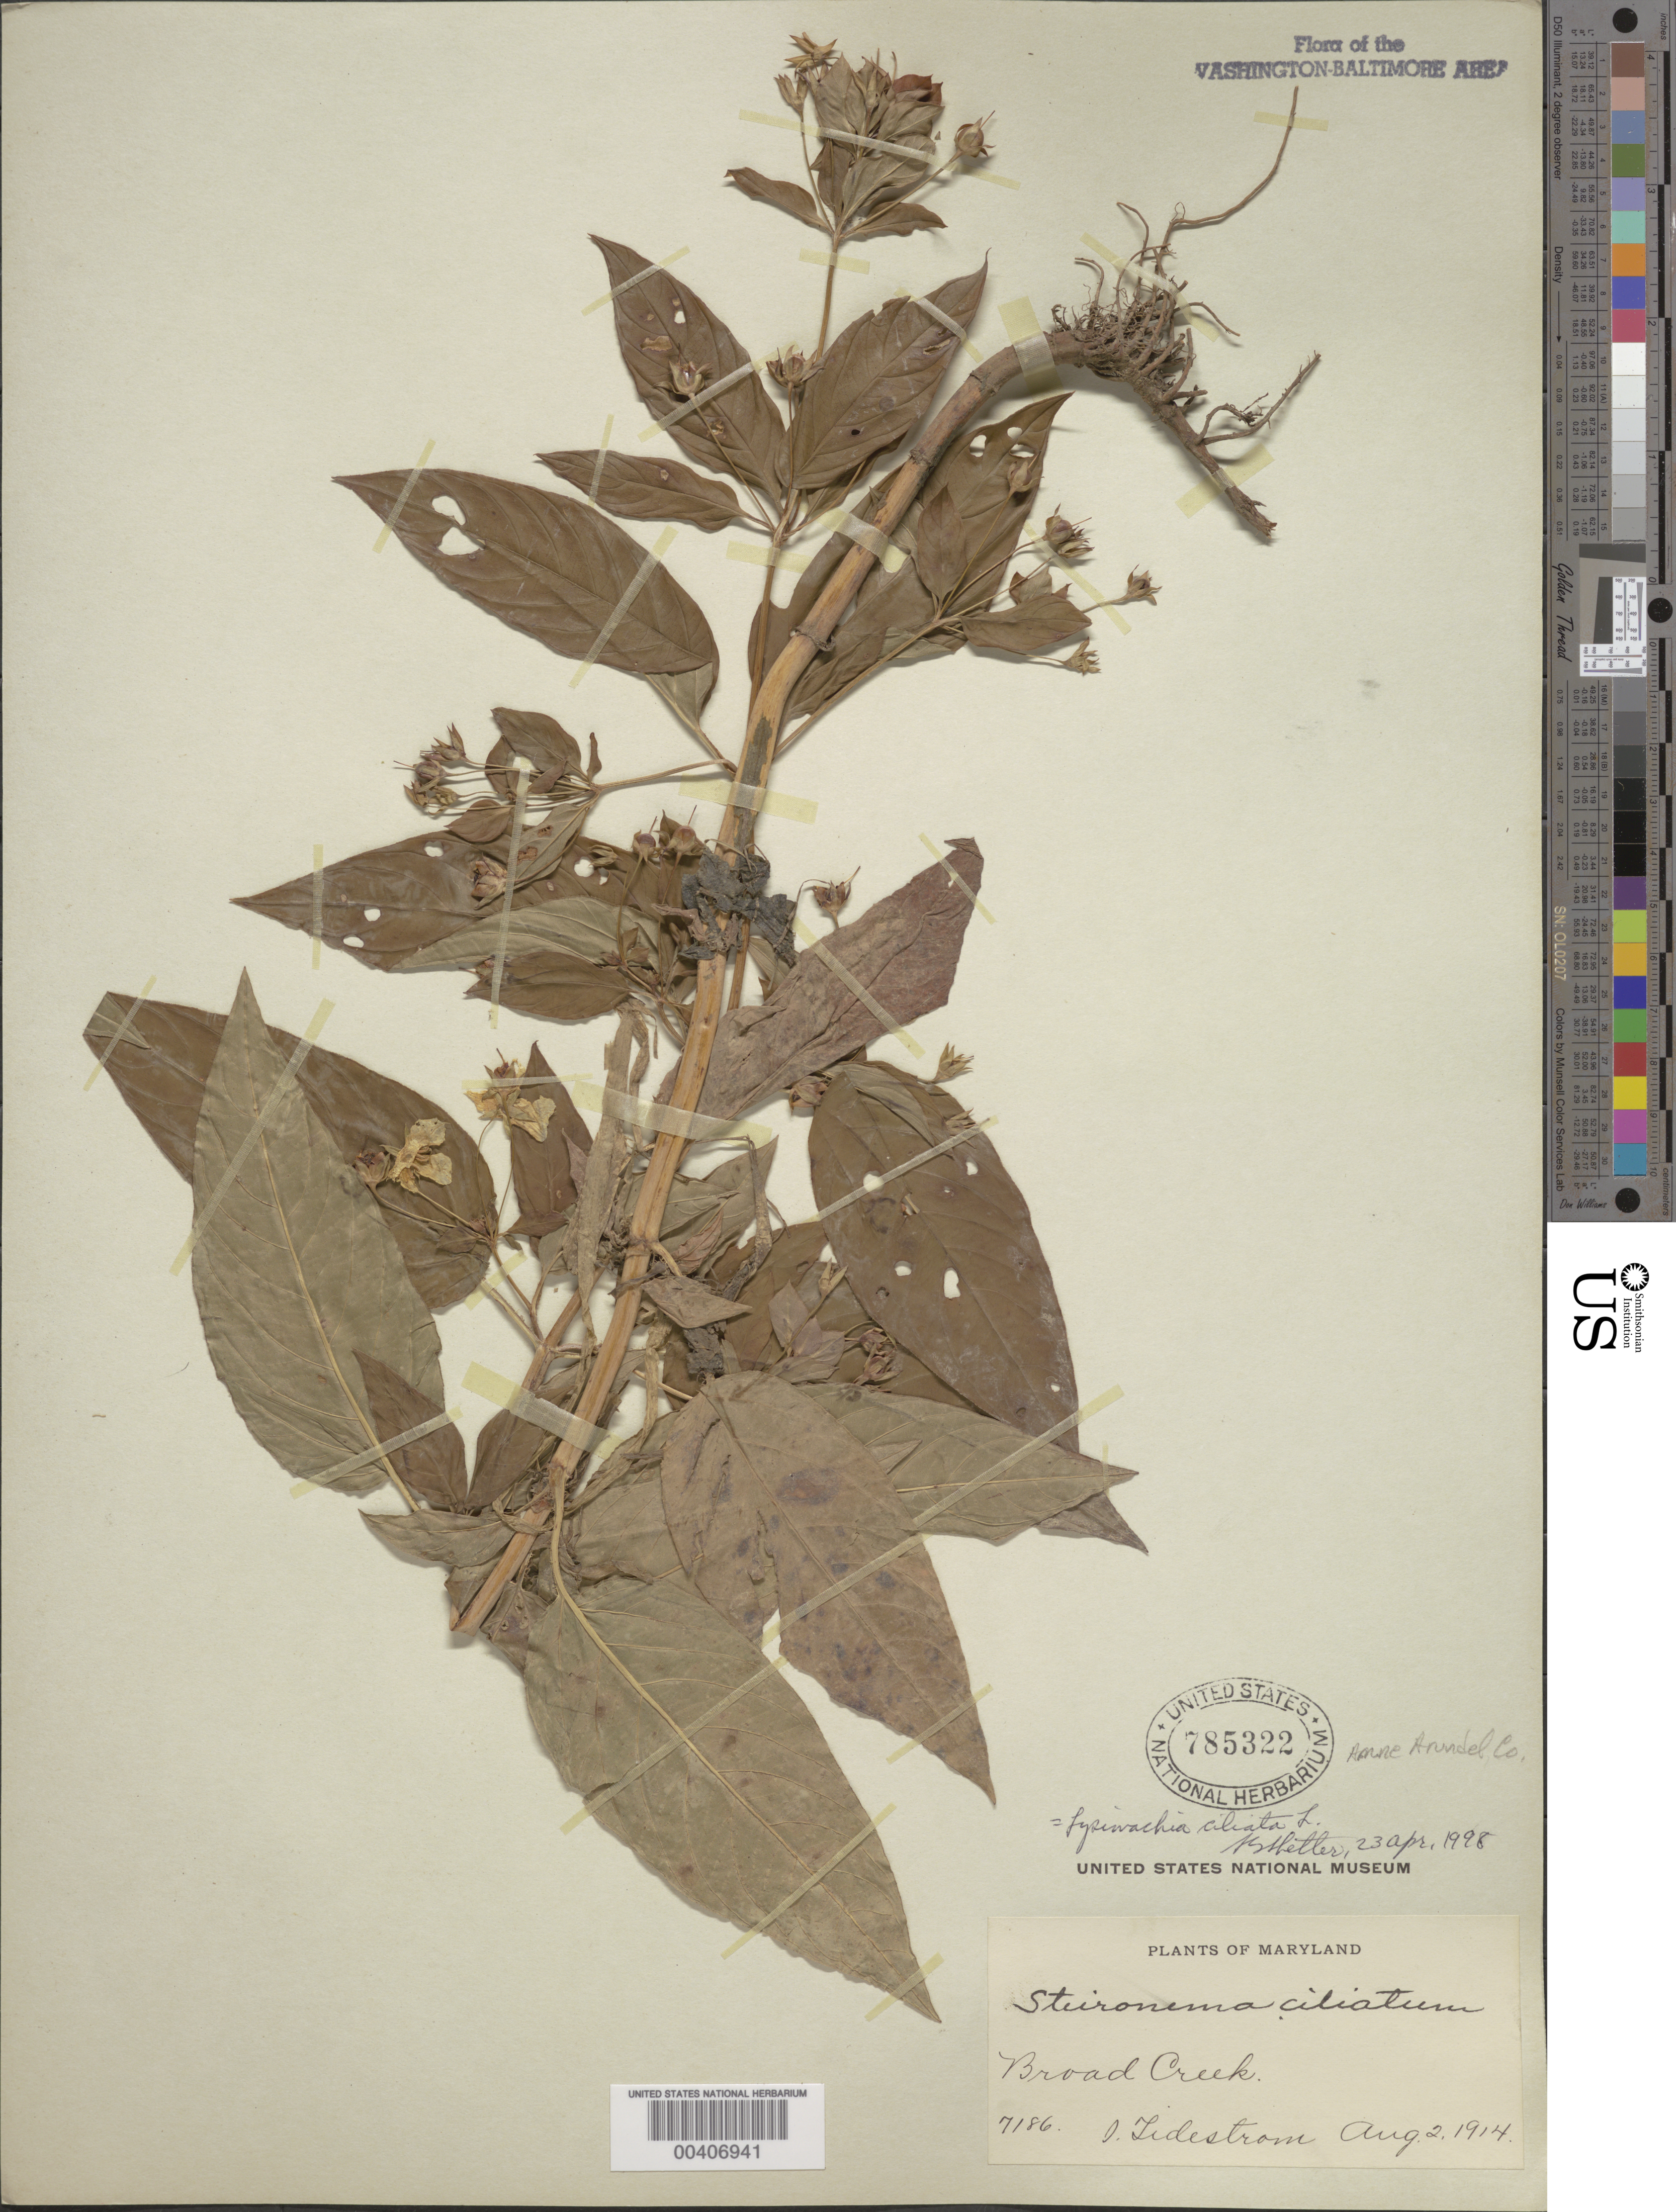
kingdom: Plantae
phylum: Tracheophyta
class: Magnoliopsida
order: Ericales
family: Primulaceae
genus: Lysimachia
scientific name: Lysimachia ciliata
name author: L.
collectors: I. F. Tidestrom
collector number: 7186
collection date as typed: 02 Aug 1914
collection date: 1914-08-02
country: United States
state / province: Maryland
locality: Broad Creek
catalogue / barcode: US 785322